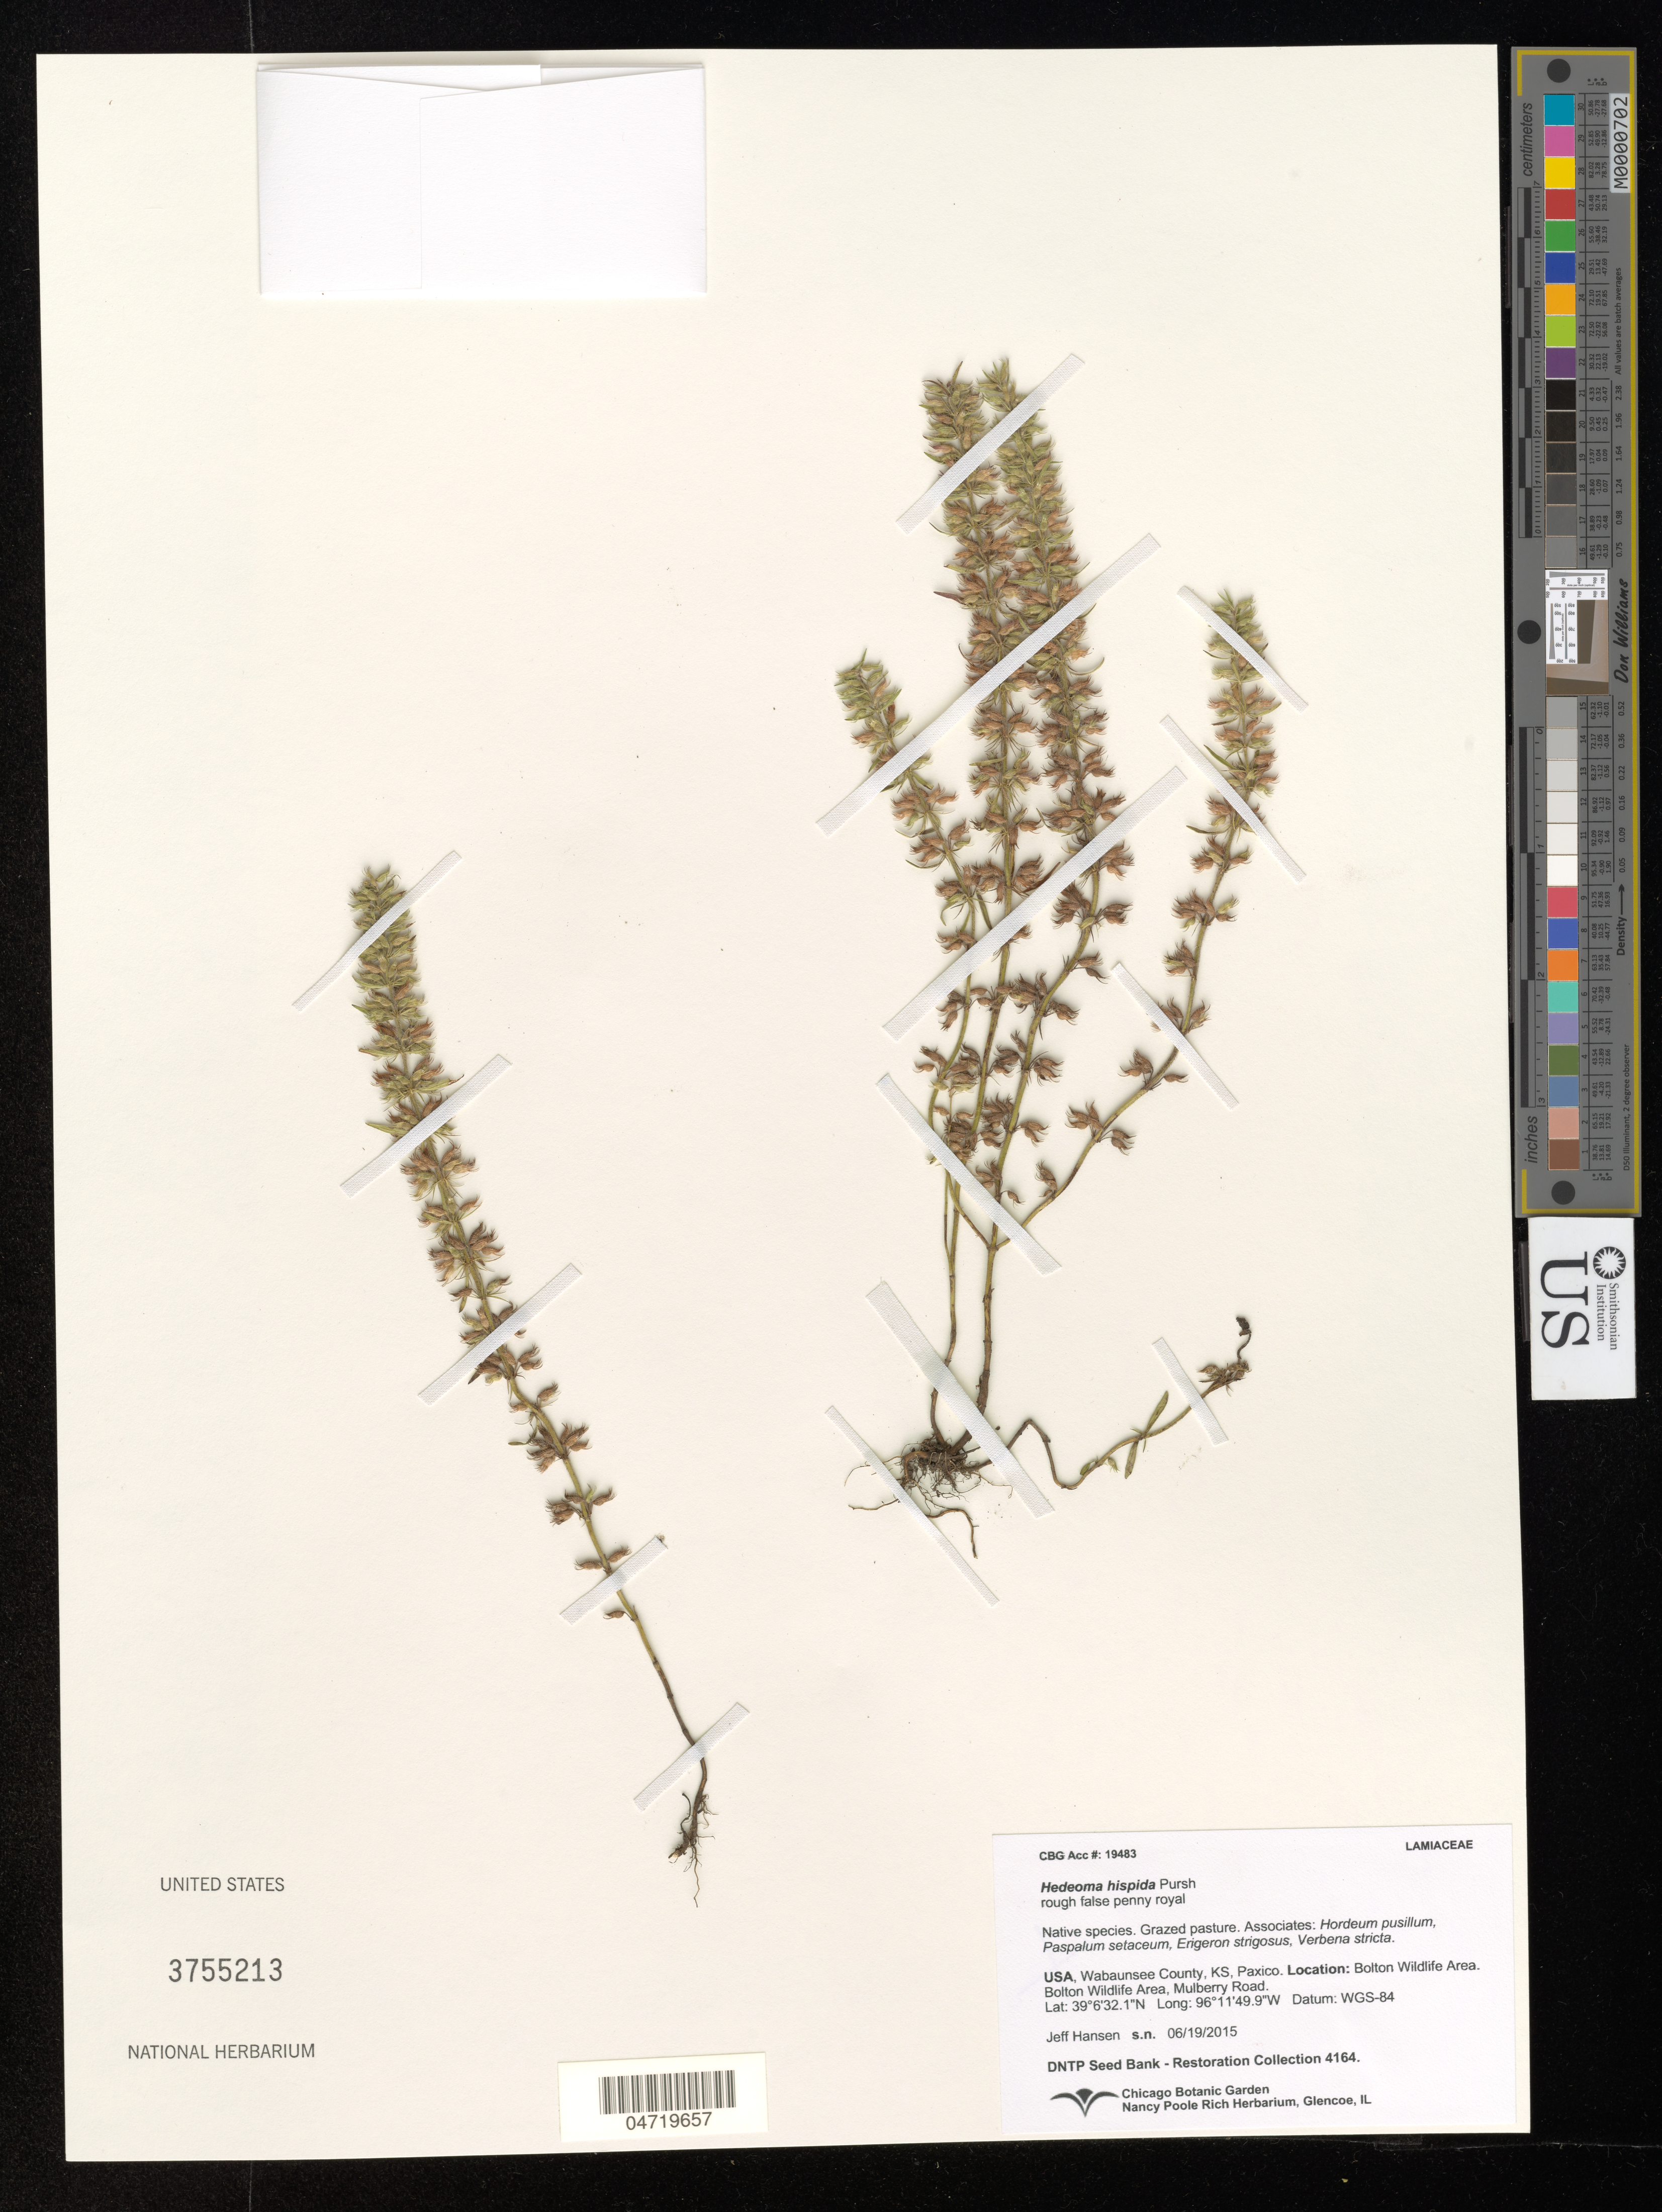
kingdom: Plantae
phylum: Tracheophyta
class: Magnoliopsida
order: Lamiales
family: Lamiaceae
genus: Hedeoma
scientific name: Hedeoma hispida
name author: Pursh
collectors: J. Hansen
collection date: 2015-06-19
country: United States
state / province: Kansas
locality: Wabaunsee County, KS, Paxico. Bolton Wildlife Area. Bolton Wildlife Area, Mulberry Road.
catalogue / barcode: US 3755213